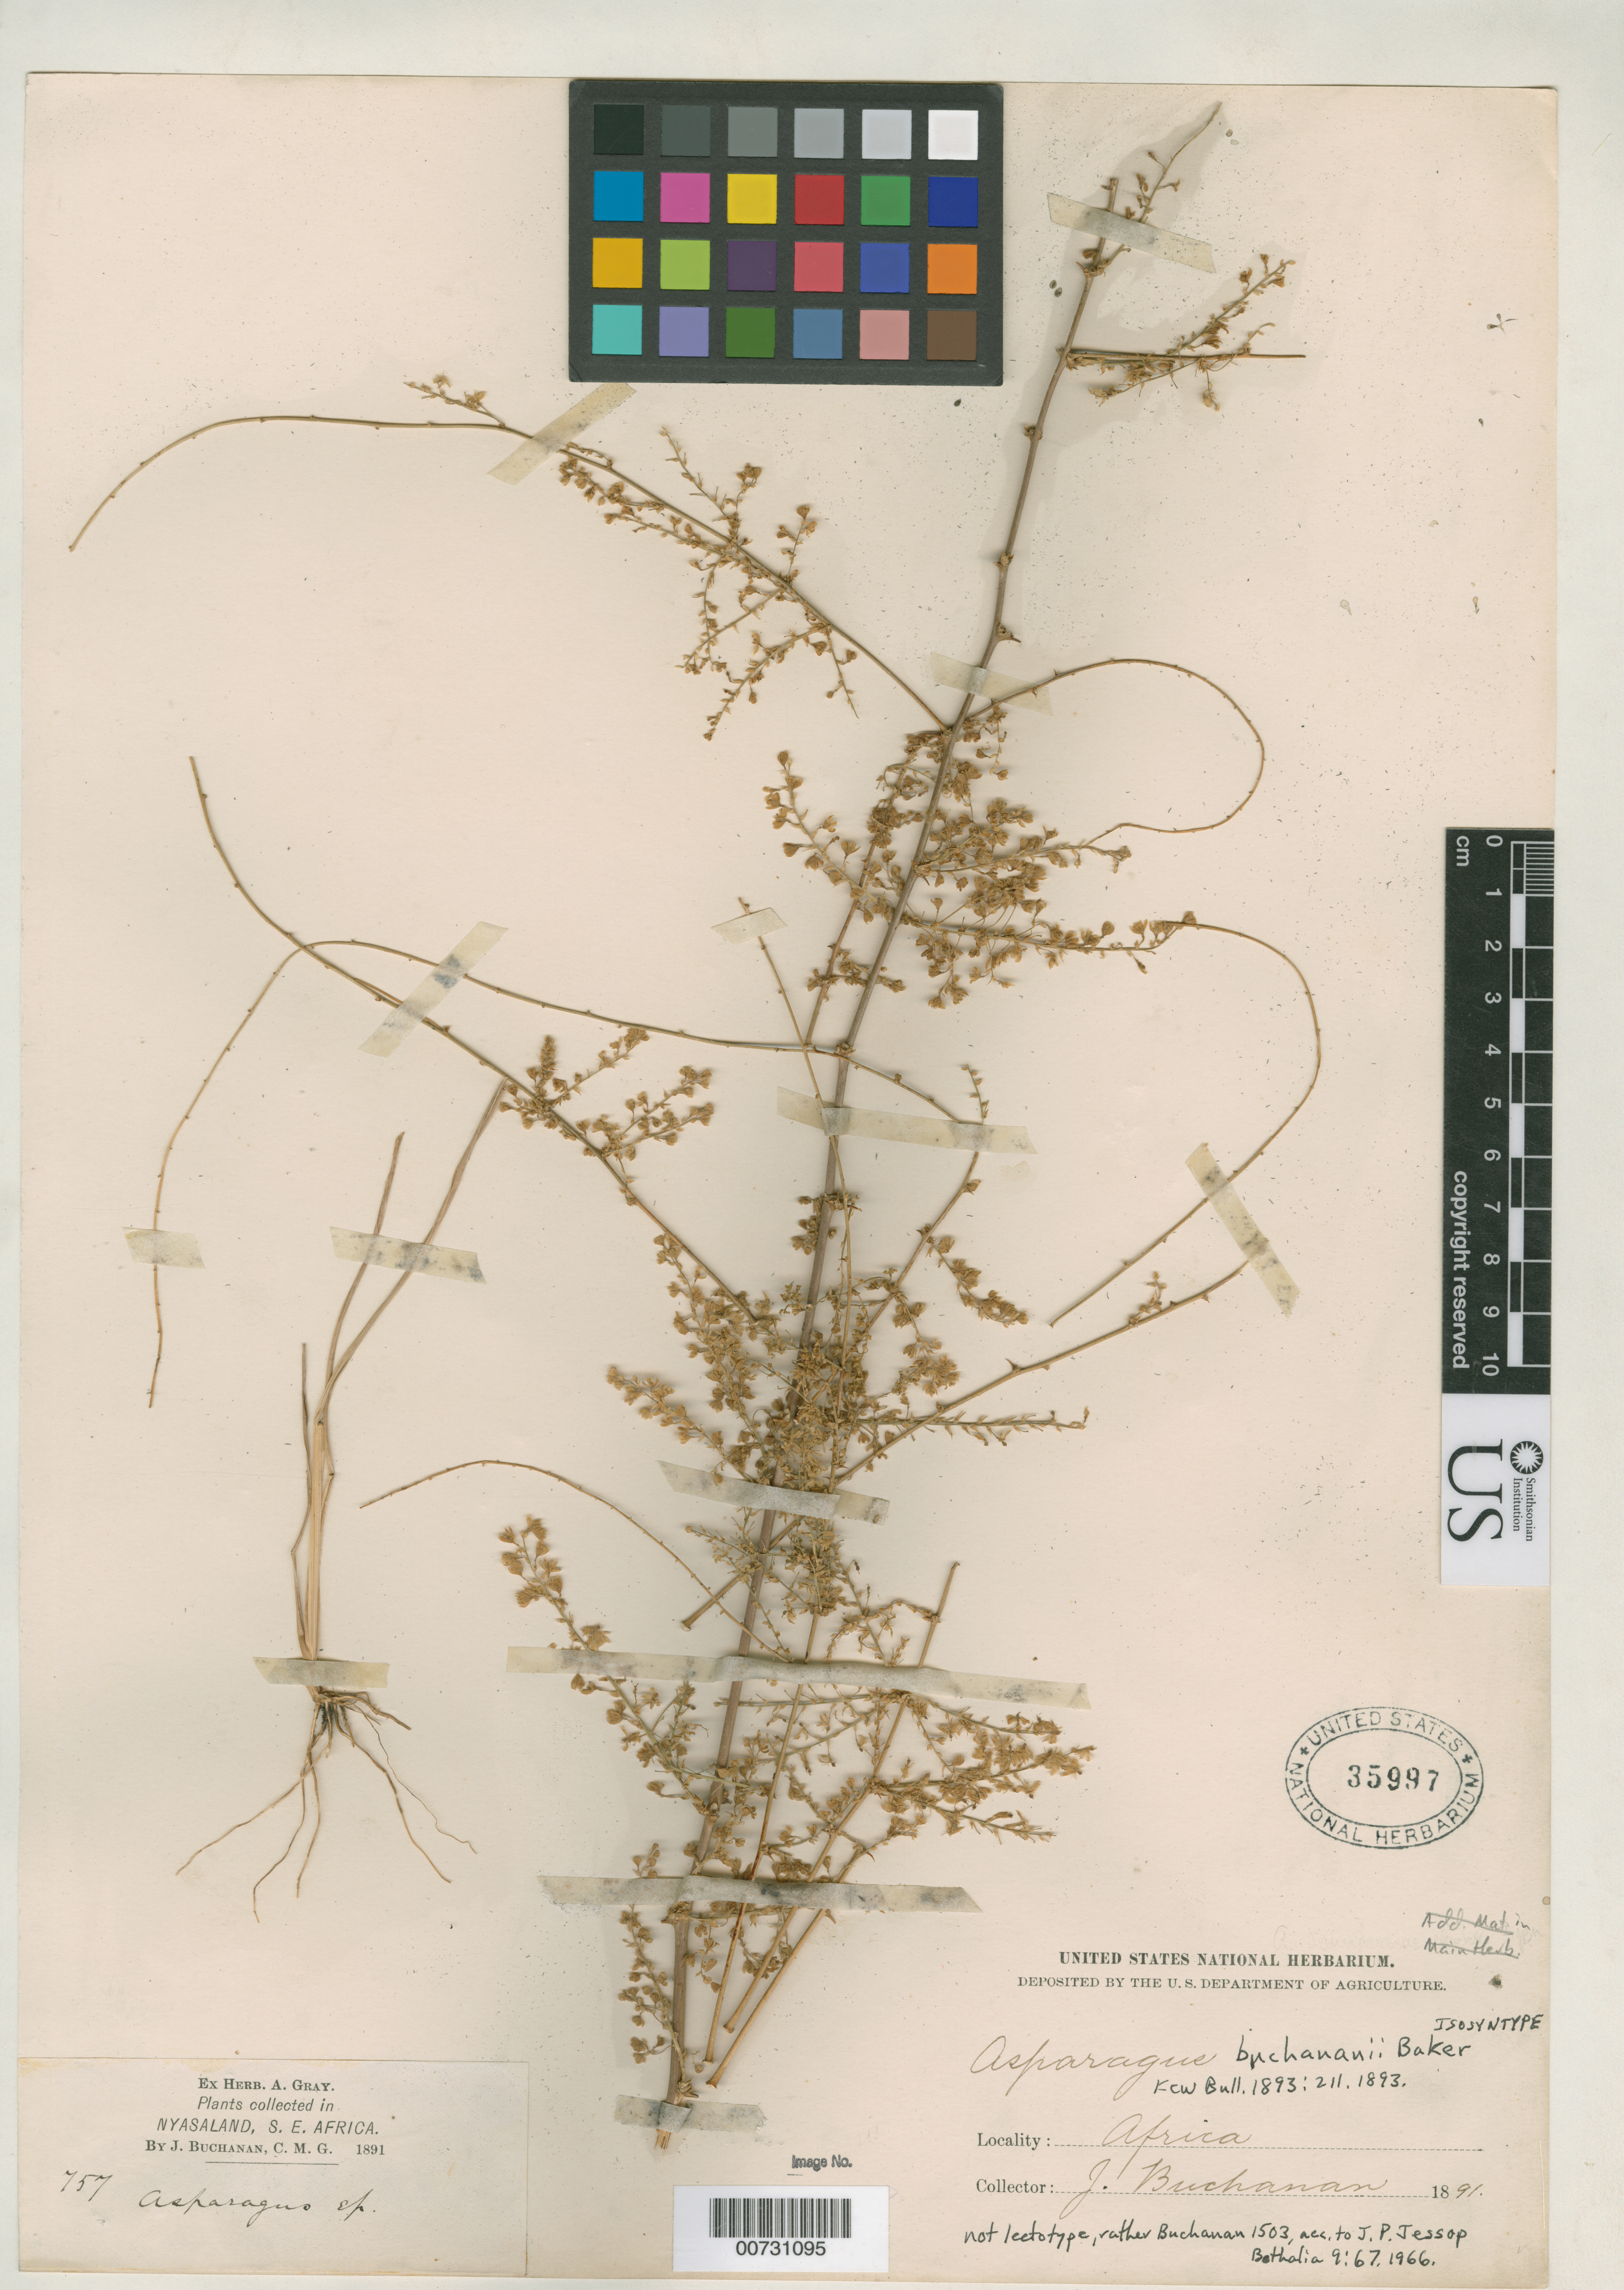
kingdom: Plantae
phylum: Tracheophyta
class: Liliopsida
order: Asparagales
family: Asparagaceae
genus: Asparagus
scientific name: Asparagus buchananii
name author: Baker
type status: Isosyntype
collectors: J. Buchanan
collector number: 757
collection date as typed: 1891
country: Malawi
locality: Nyasaland, S.E. Africa.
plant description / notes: As "Buchanani". Collection cited by J.P. Jessop, Bothalia 9: 67, 1966. (Lectotype is Buchanan 1503) [=Protasparagus buchananii (Baker) Oberm., S. Afr. J. Bot. 2: 243, 1983]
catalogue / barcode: US 35997